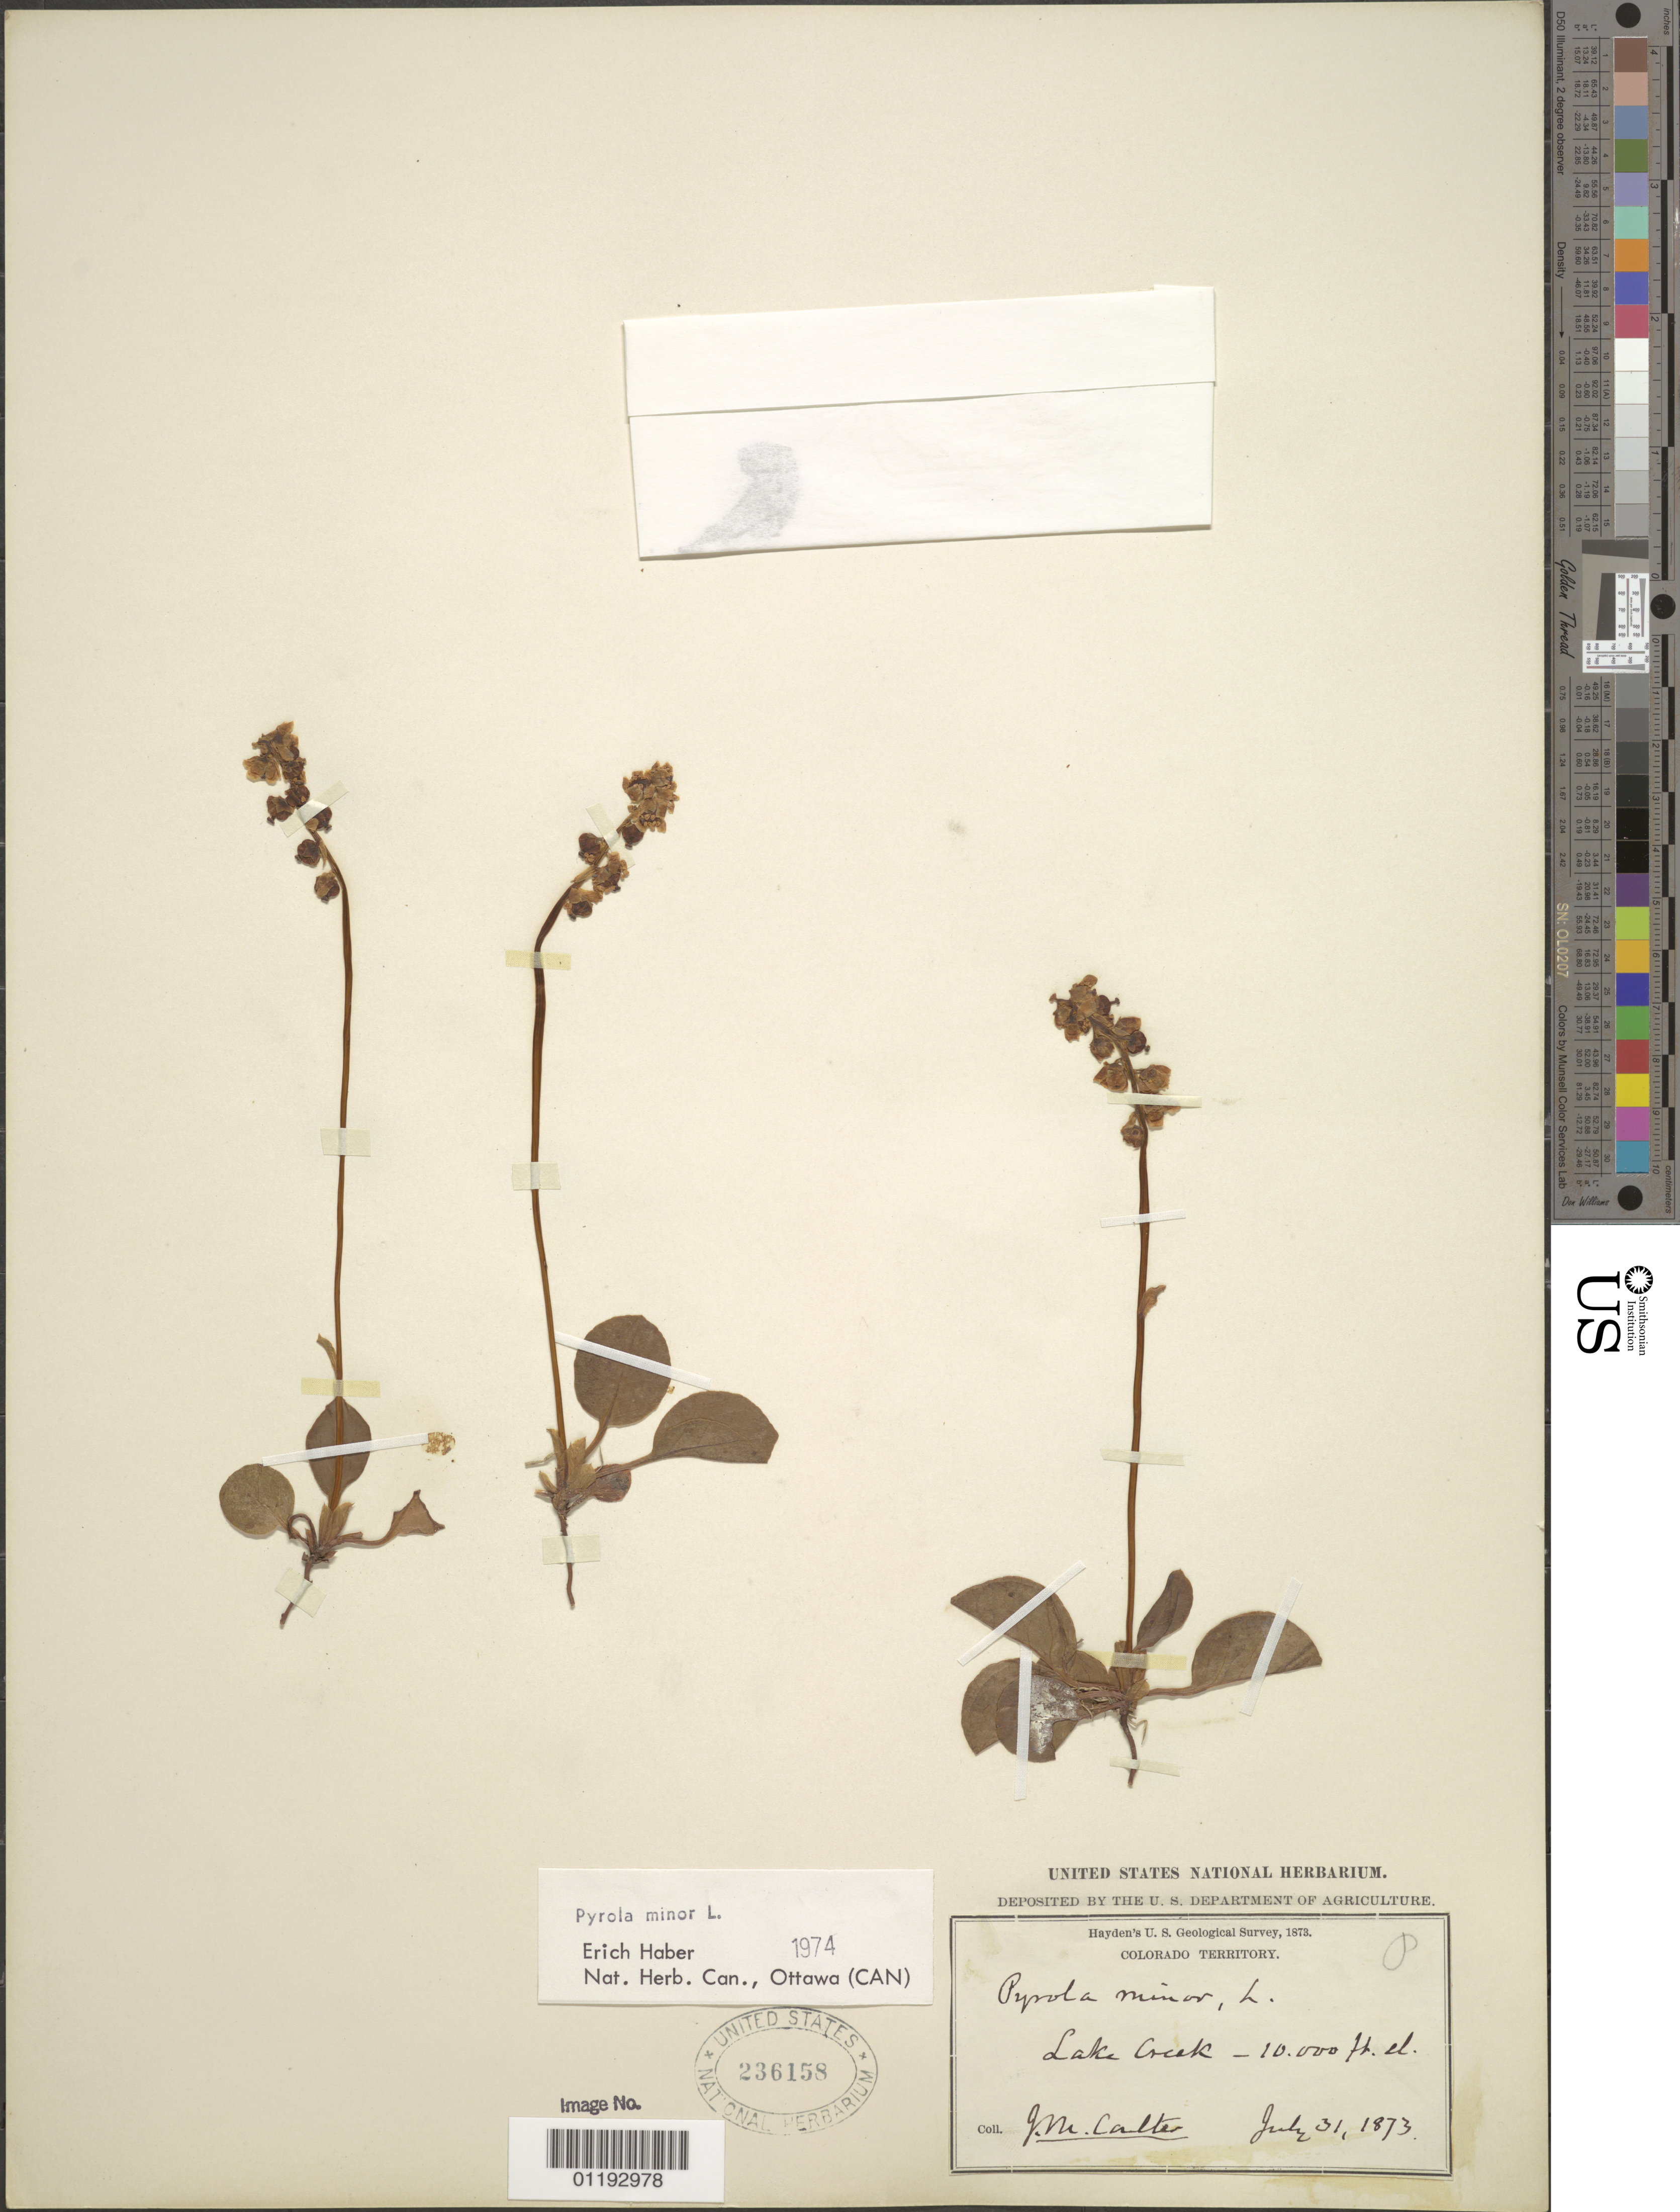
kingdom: Plantae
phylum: Tracheophyta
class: Magnoliopsida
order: Ericales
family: Ericaceae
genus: Pyrola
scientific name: Pyrola minor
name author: L.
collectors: J. M. Coulter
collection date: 1873-07-31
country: United States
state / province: Colorado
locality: Lake Creek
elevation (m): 3048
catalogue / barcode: US 236158